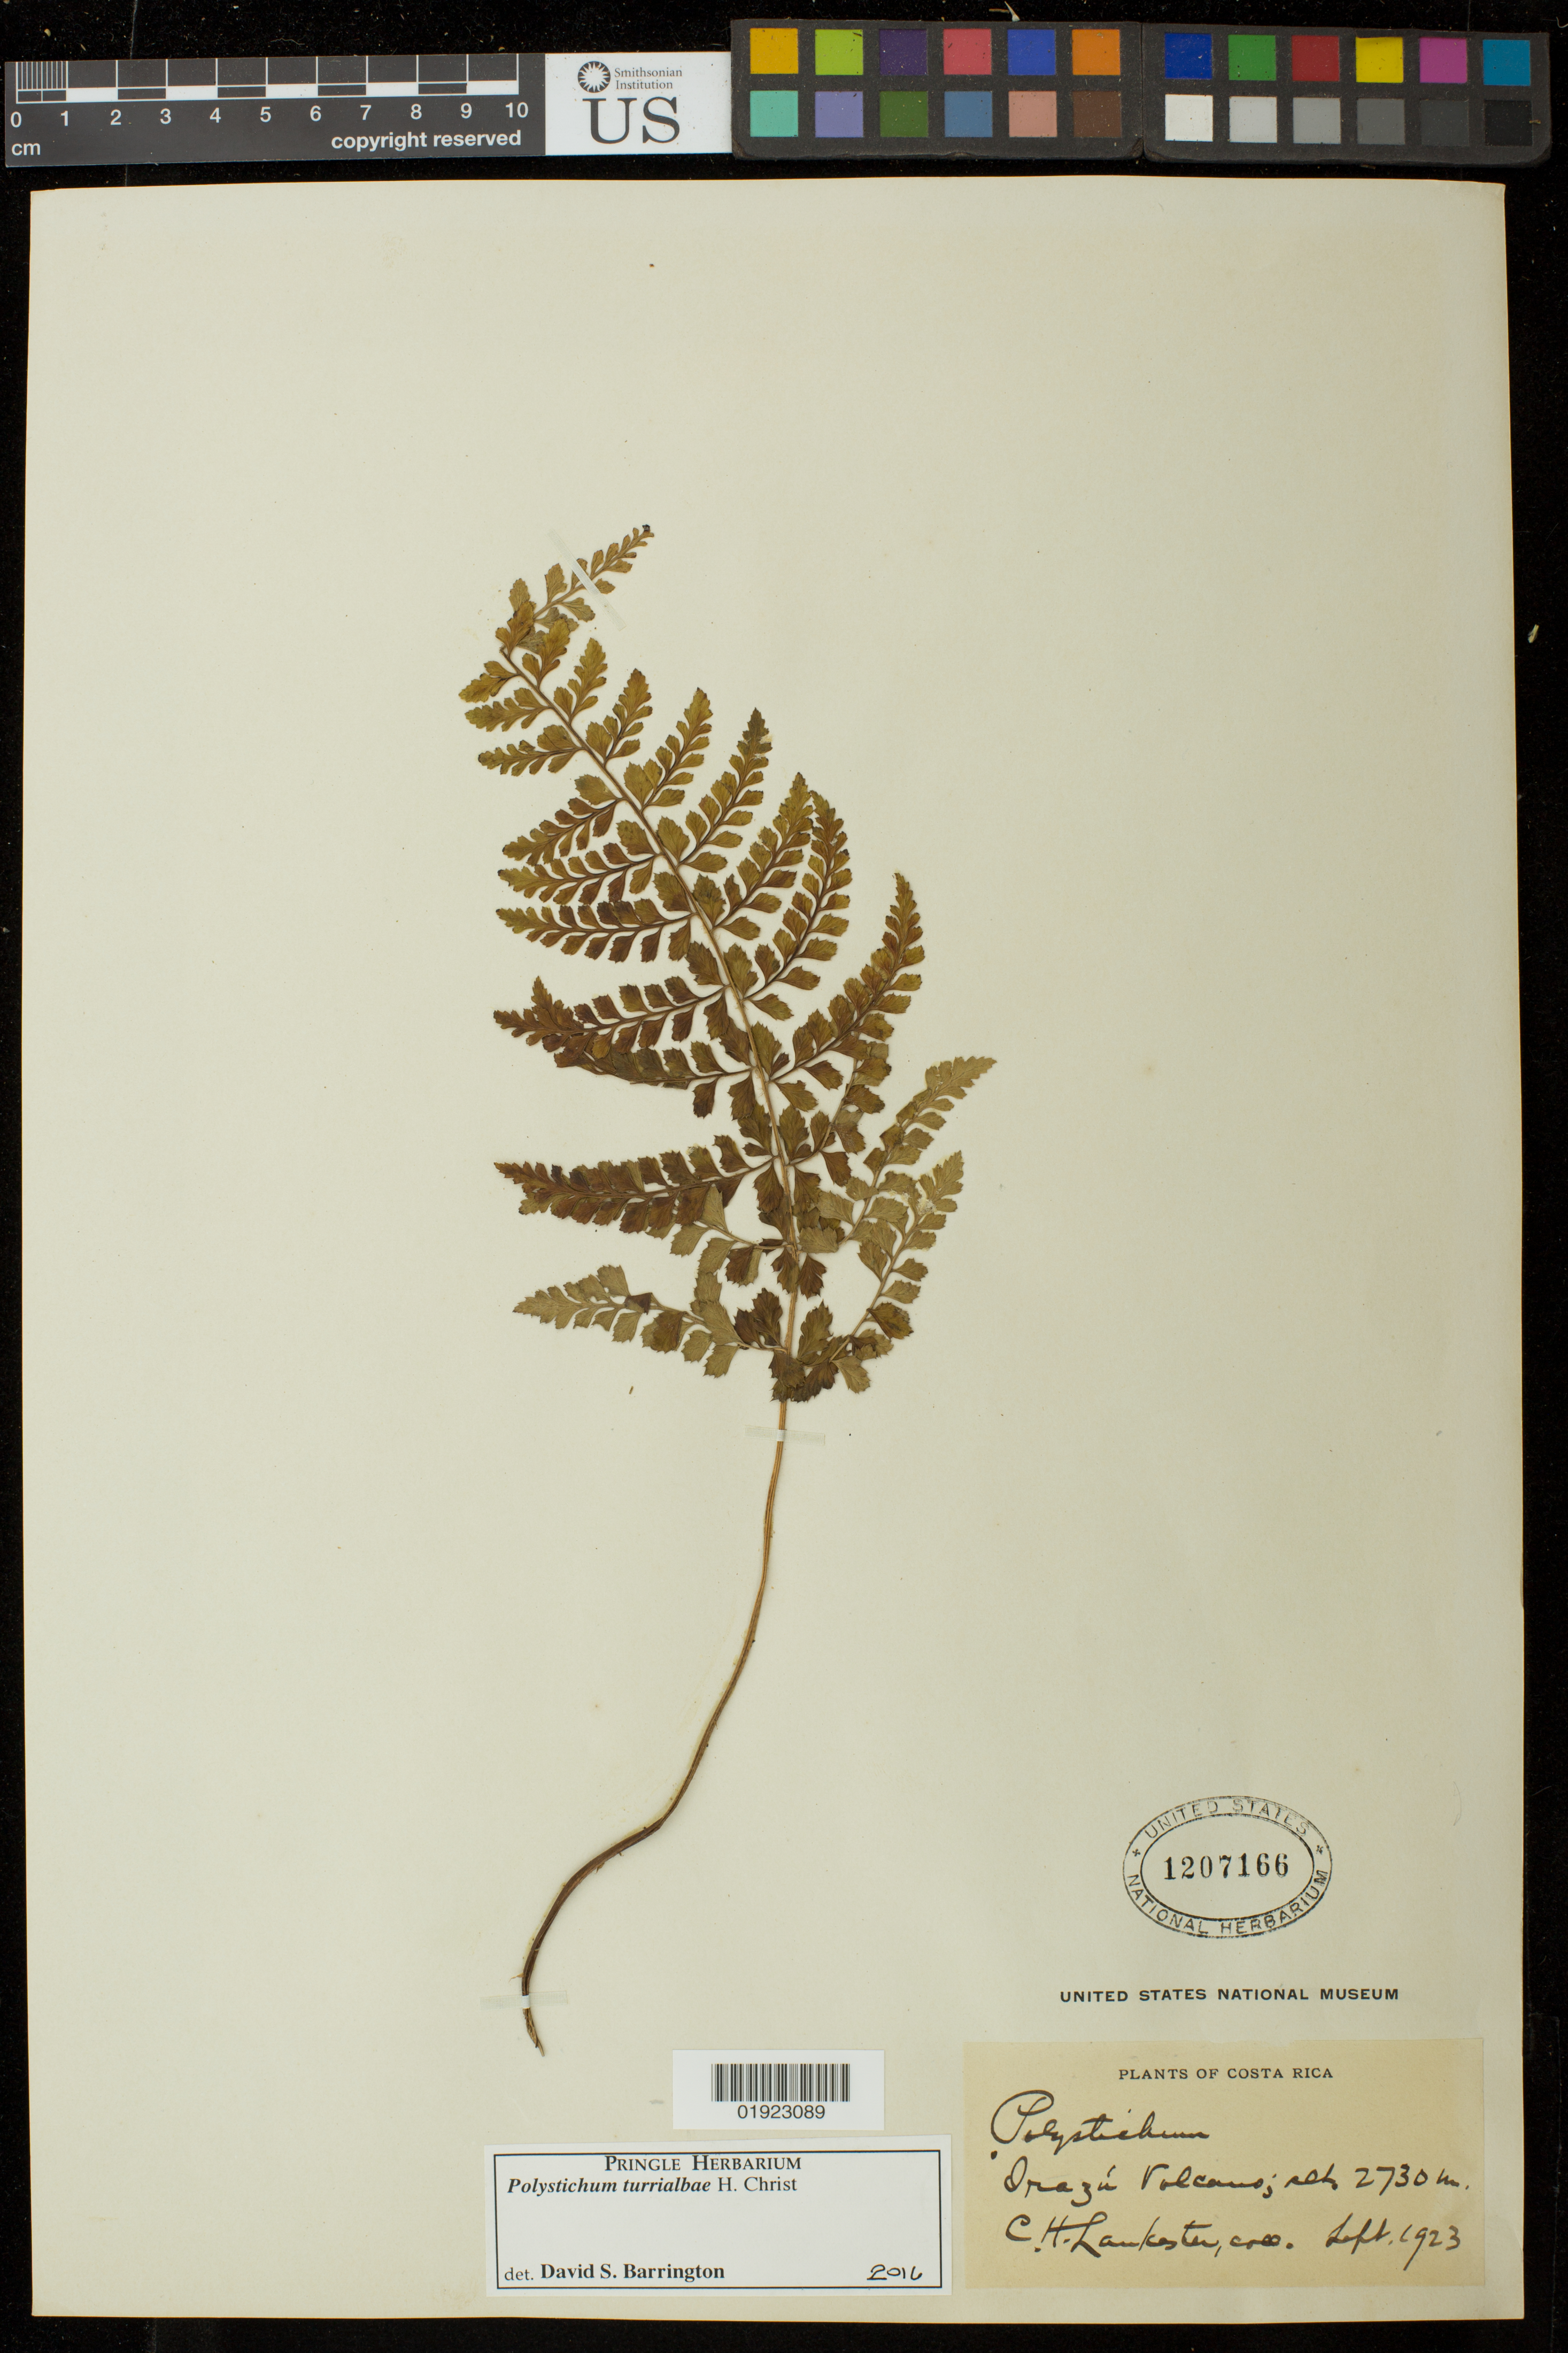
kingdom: Plantae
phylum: Tracheophyta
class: Polypodiopsida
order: Polypodiales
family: Dryopteridaceae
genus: Polystichum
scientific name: Polystichum turrialbae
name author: Christ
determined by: Barrington, D. S., Curator (VT), University of Vermont (UNITED STATES)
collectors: C. H. Lankester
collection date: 1923-09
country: Costa Rica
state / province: San José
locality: Iscazú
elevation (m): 2730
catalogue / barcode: US 1207166